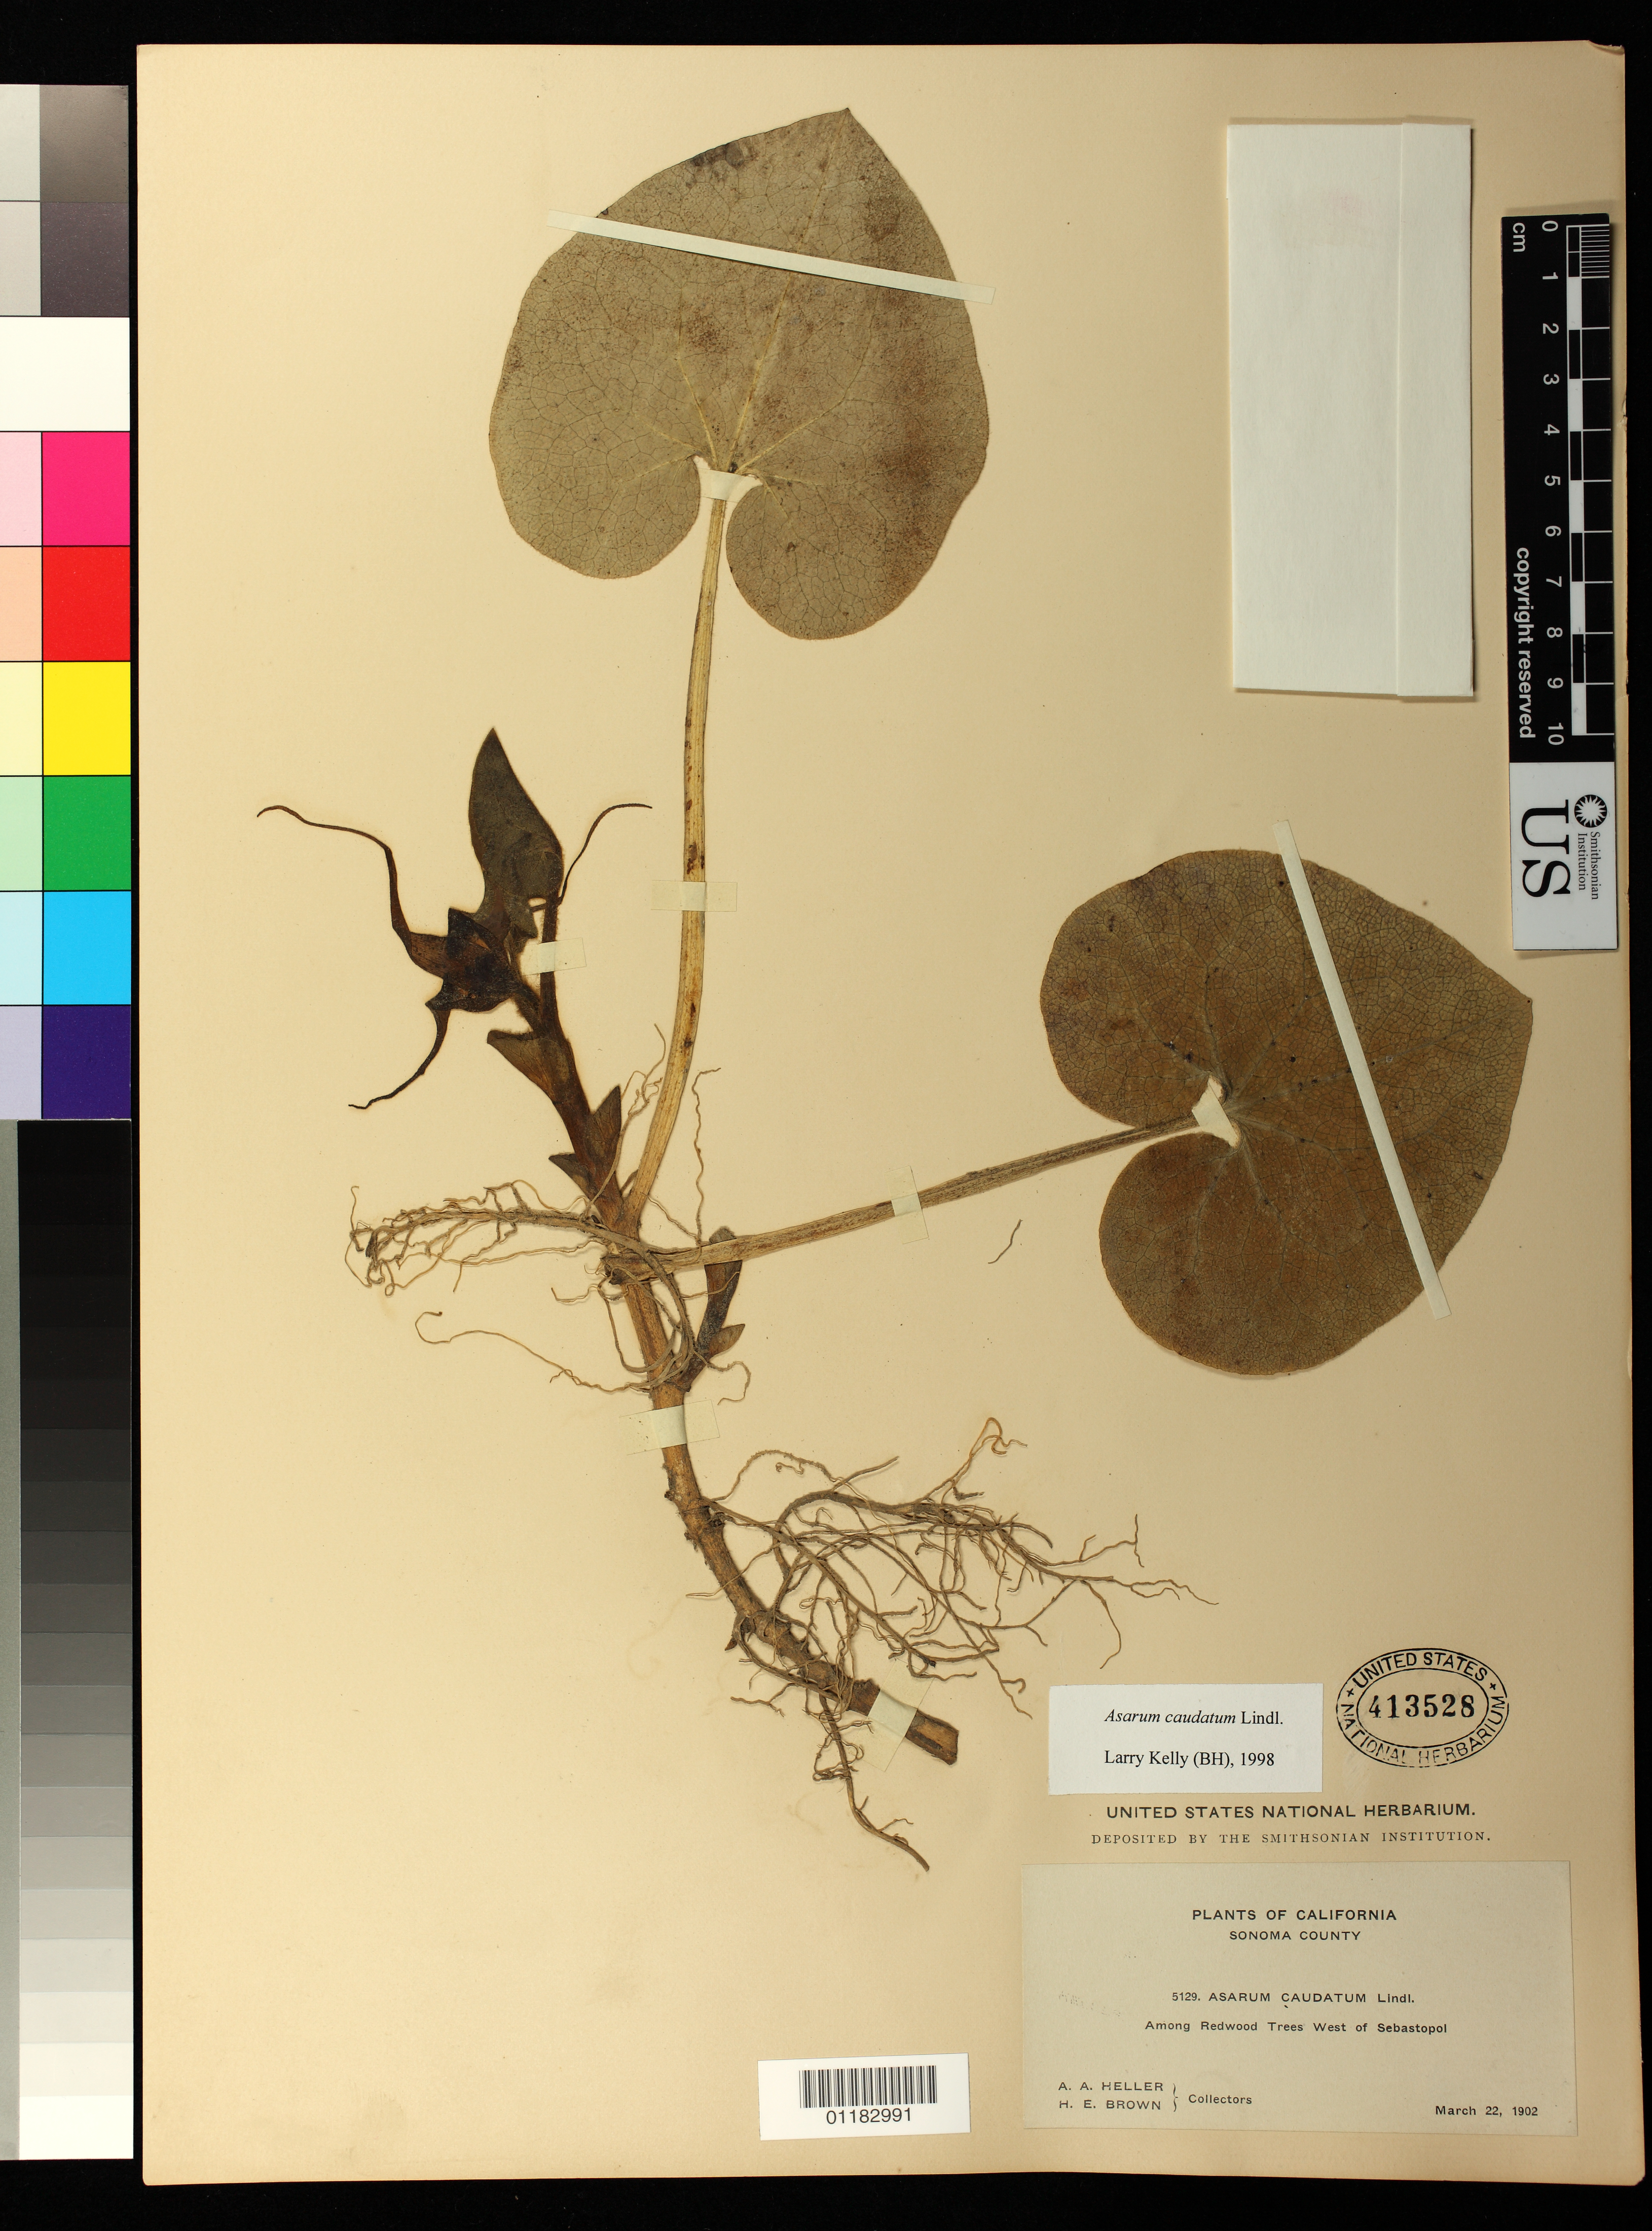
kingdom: Plantae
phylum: Tracheophyta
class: Magnoliopsida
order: Piperales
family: Aristolochiaceae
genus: Asarum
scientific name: Asarum caudatum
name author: Lindl.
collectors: A. A. Heller & H. E. Brown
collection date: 1902-03-22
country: United States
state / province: California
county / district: Sonoma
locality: Sonoma County, among redwood trees west of Sebastopol, Sonoma County.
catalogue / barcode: US 413528